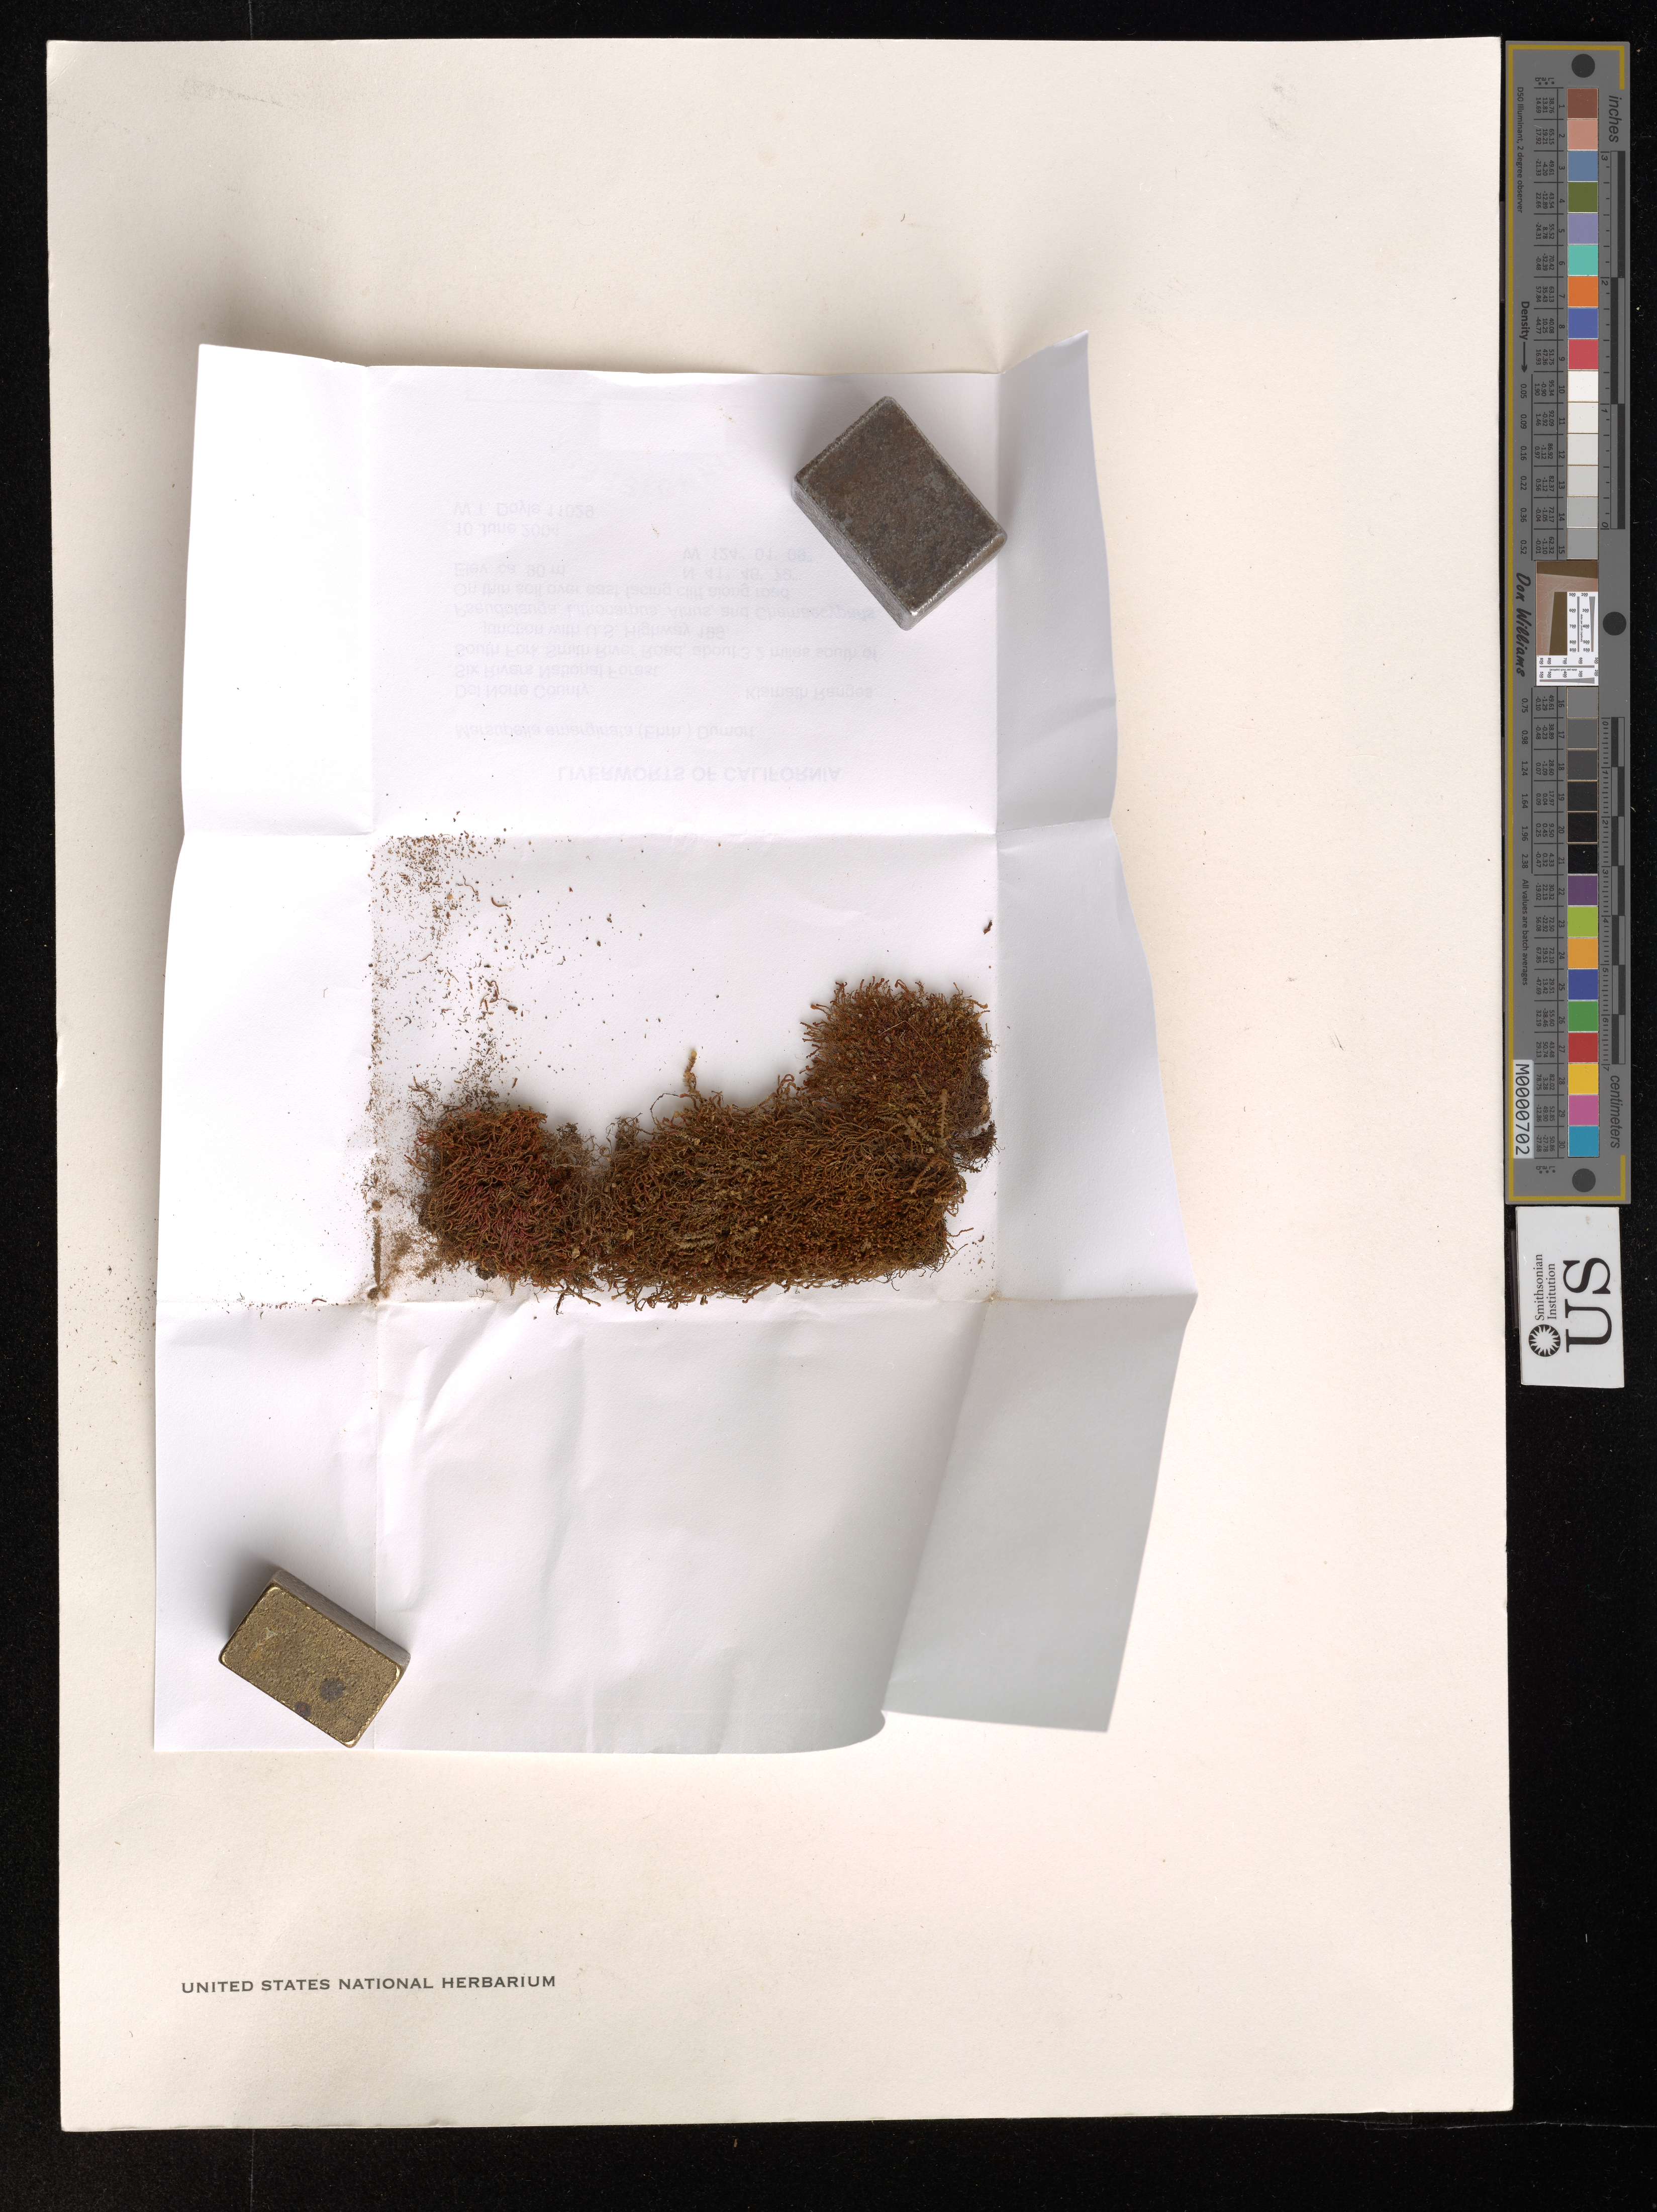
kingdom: Plantae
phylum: Marchantiophyta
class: Jungermanniopsida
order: Jungermanniales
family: Gymnomitriaceae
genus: Marsupella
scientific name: Marsupella emarginata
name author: (Ehrh.) Dumort.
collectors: W. Doyle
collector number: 11029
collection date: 2004-06-10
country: United States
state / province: California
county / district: Del Norte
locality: Six Rivers National Forst. SOuth Fork Smith River Road, about 3.2 miles south of junction with U.S. Highway 199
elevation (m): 90